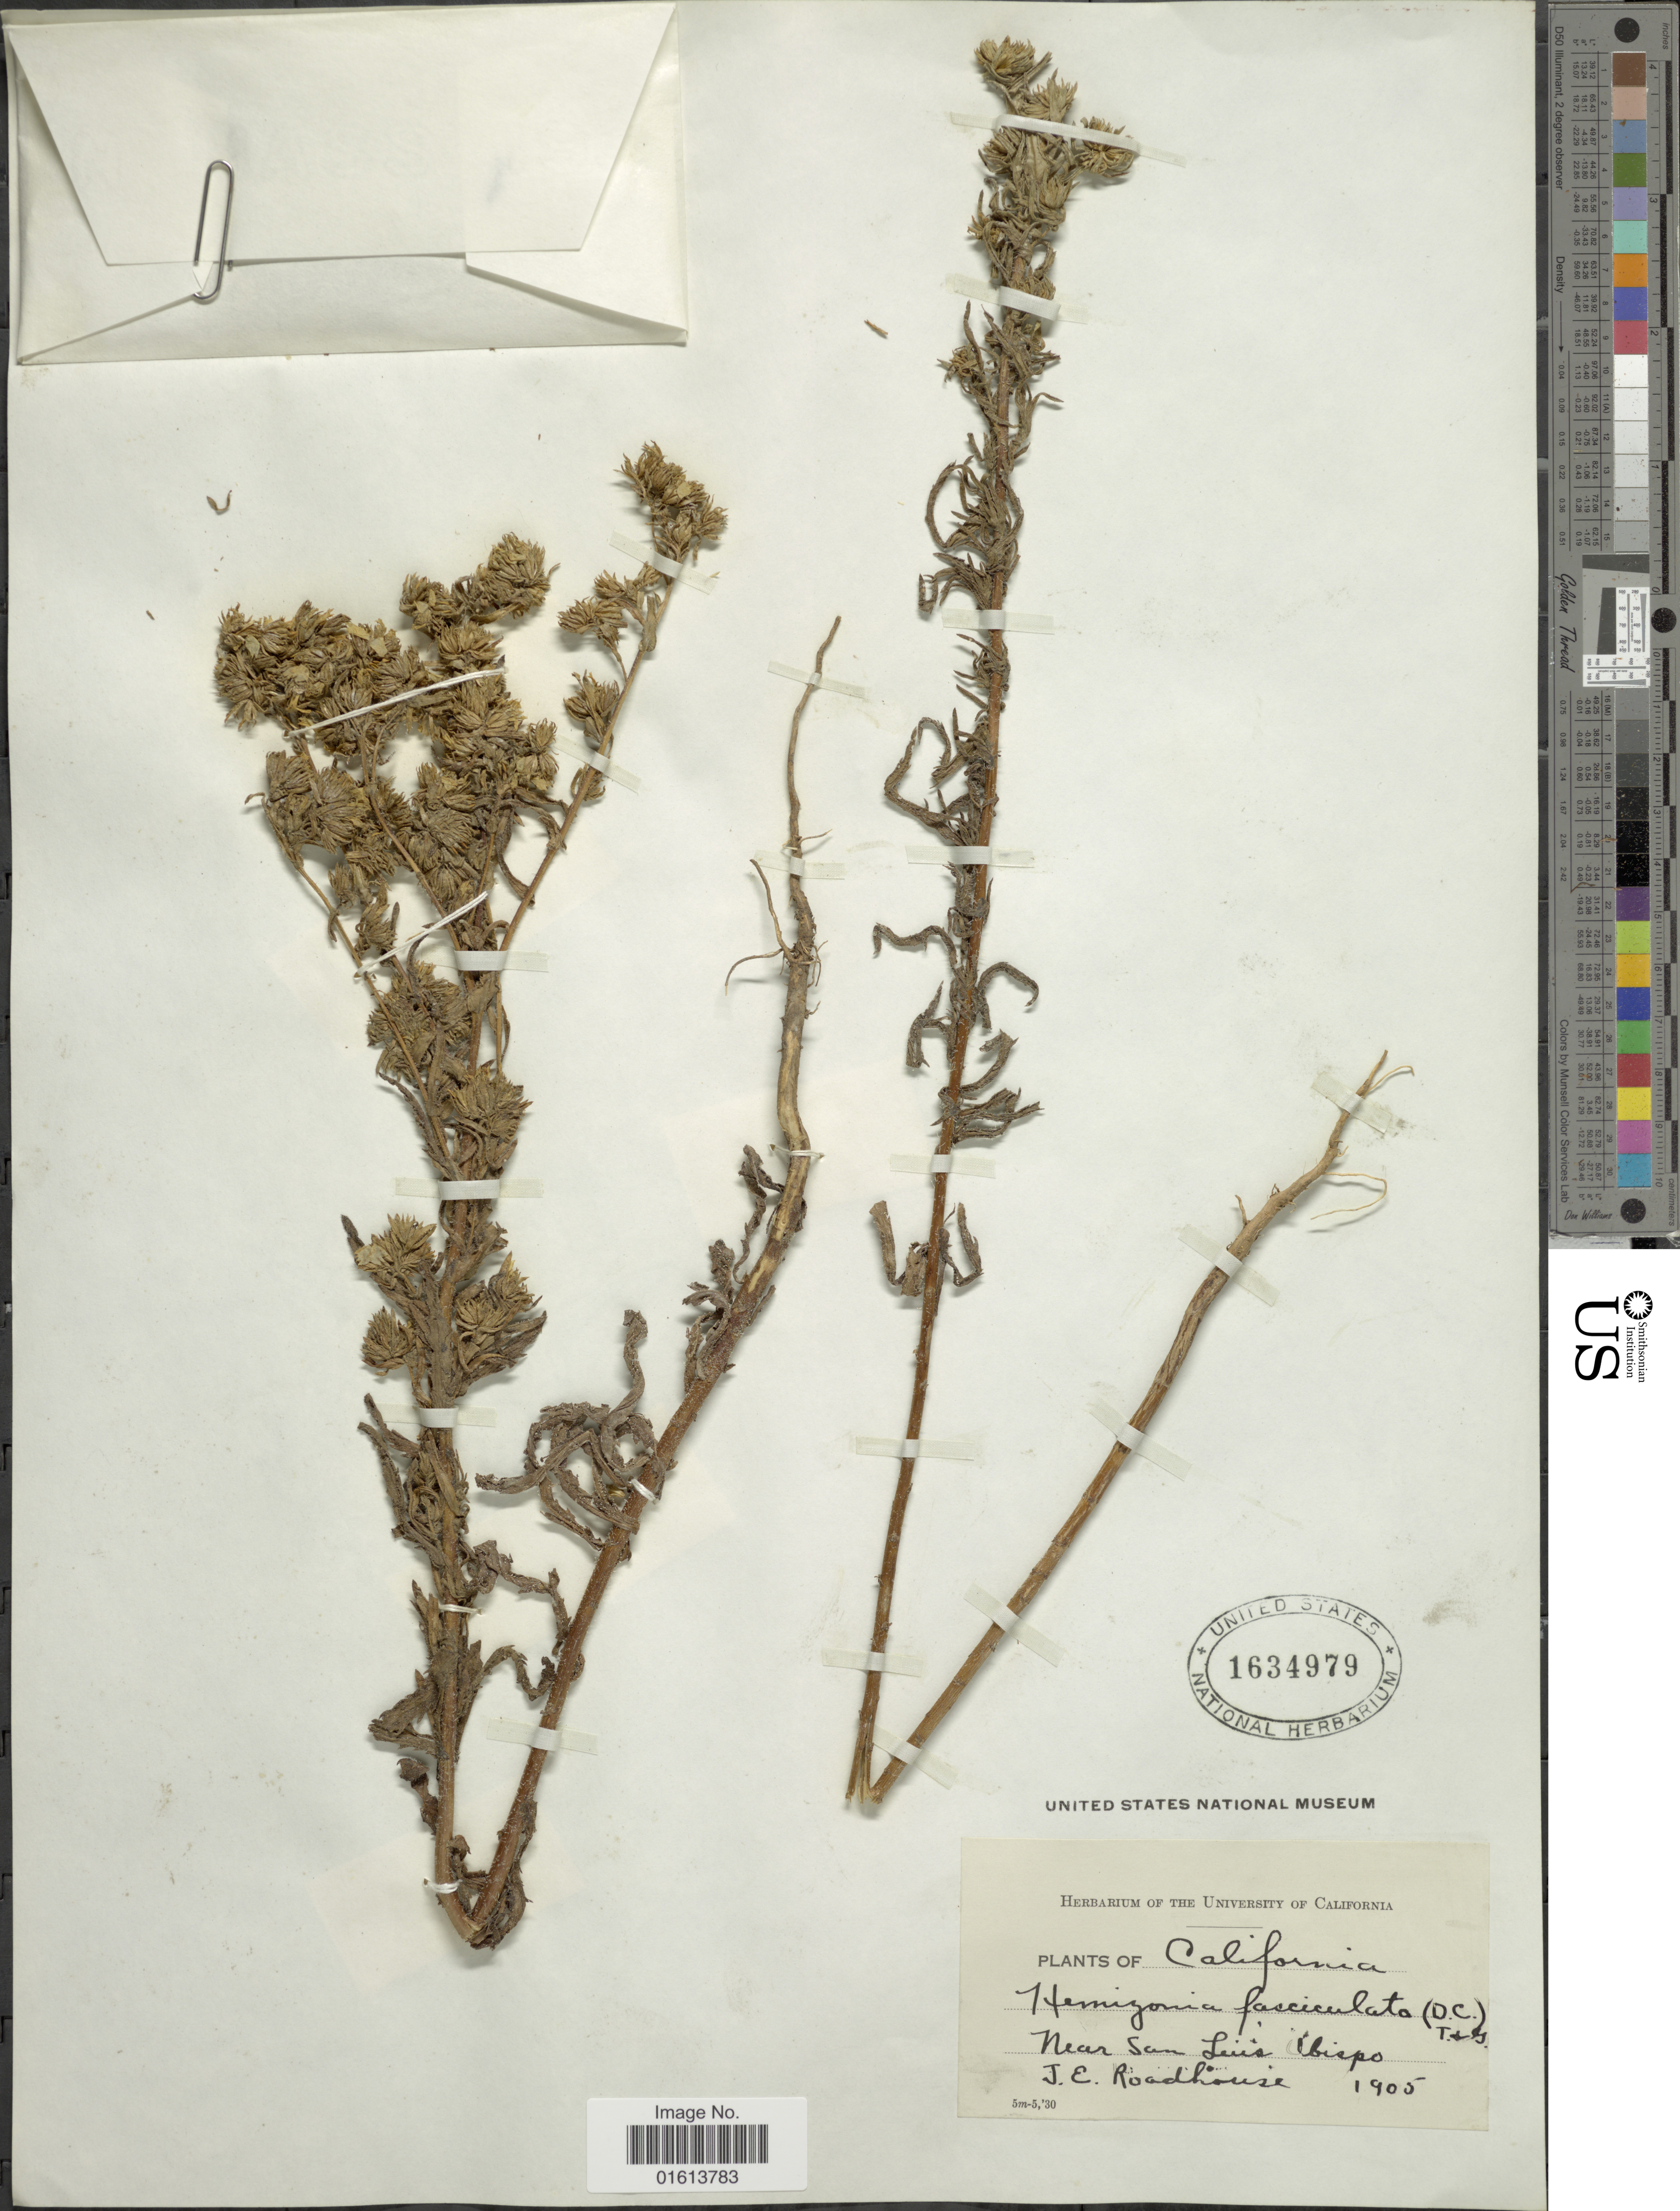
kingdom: Plantae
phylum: Tracheophyta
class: Magnoliopsida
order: Asterales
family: Asteraceae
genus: Deinandra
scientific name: Deinandra fasciculata subsp. fasciculata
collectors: J. Roadhouse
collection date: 1905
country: United States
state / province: California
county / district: San Luis Obispo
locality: California. Near San Luis Obispo.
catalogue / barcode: US 1634979